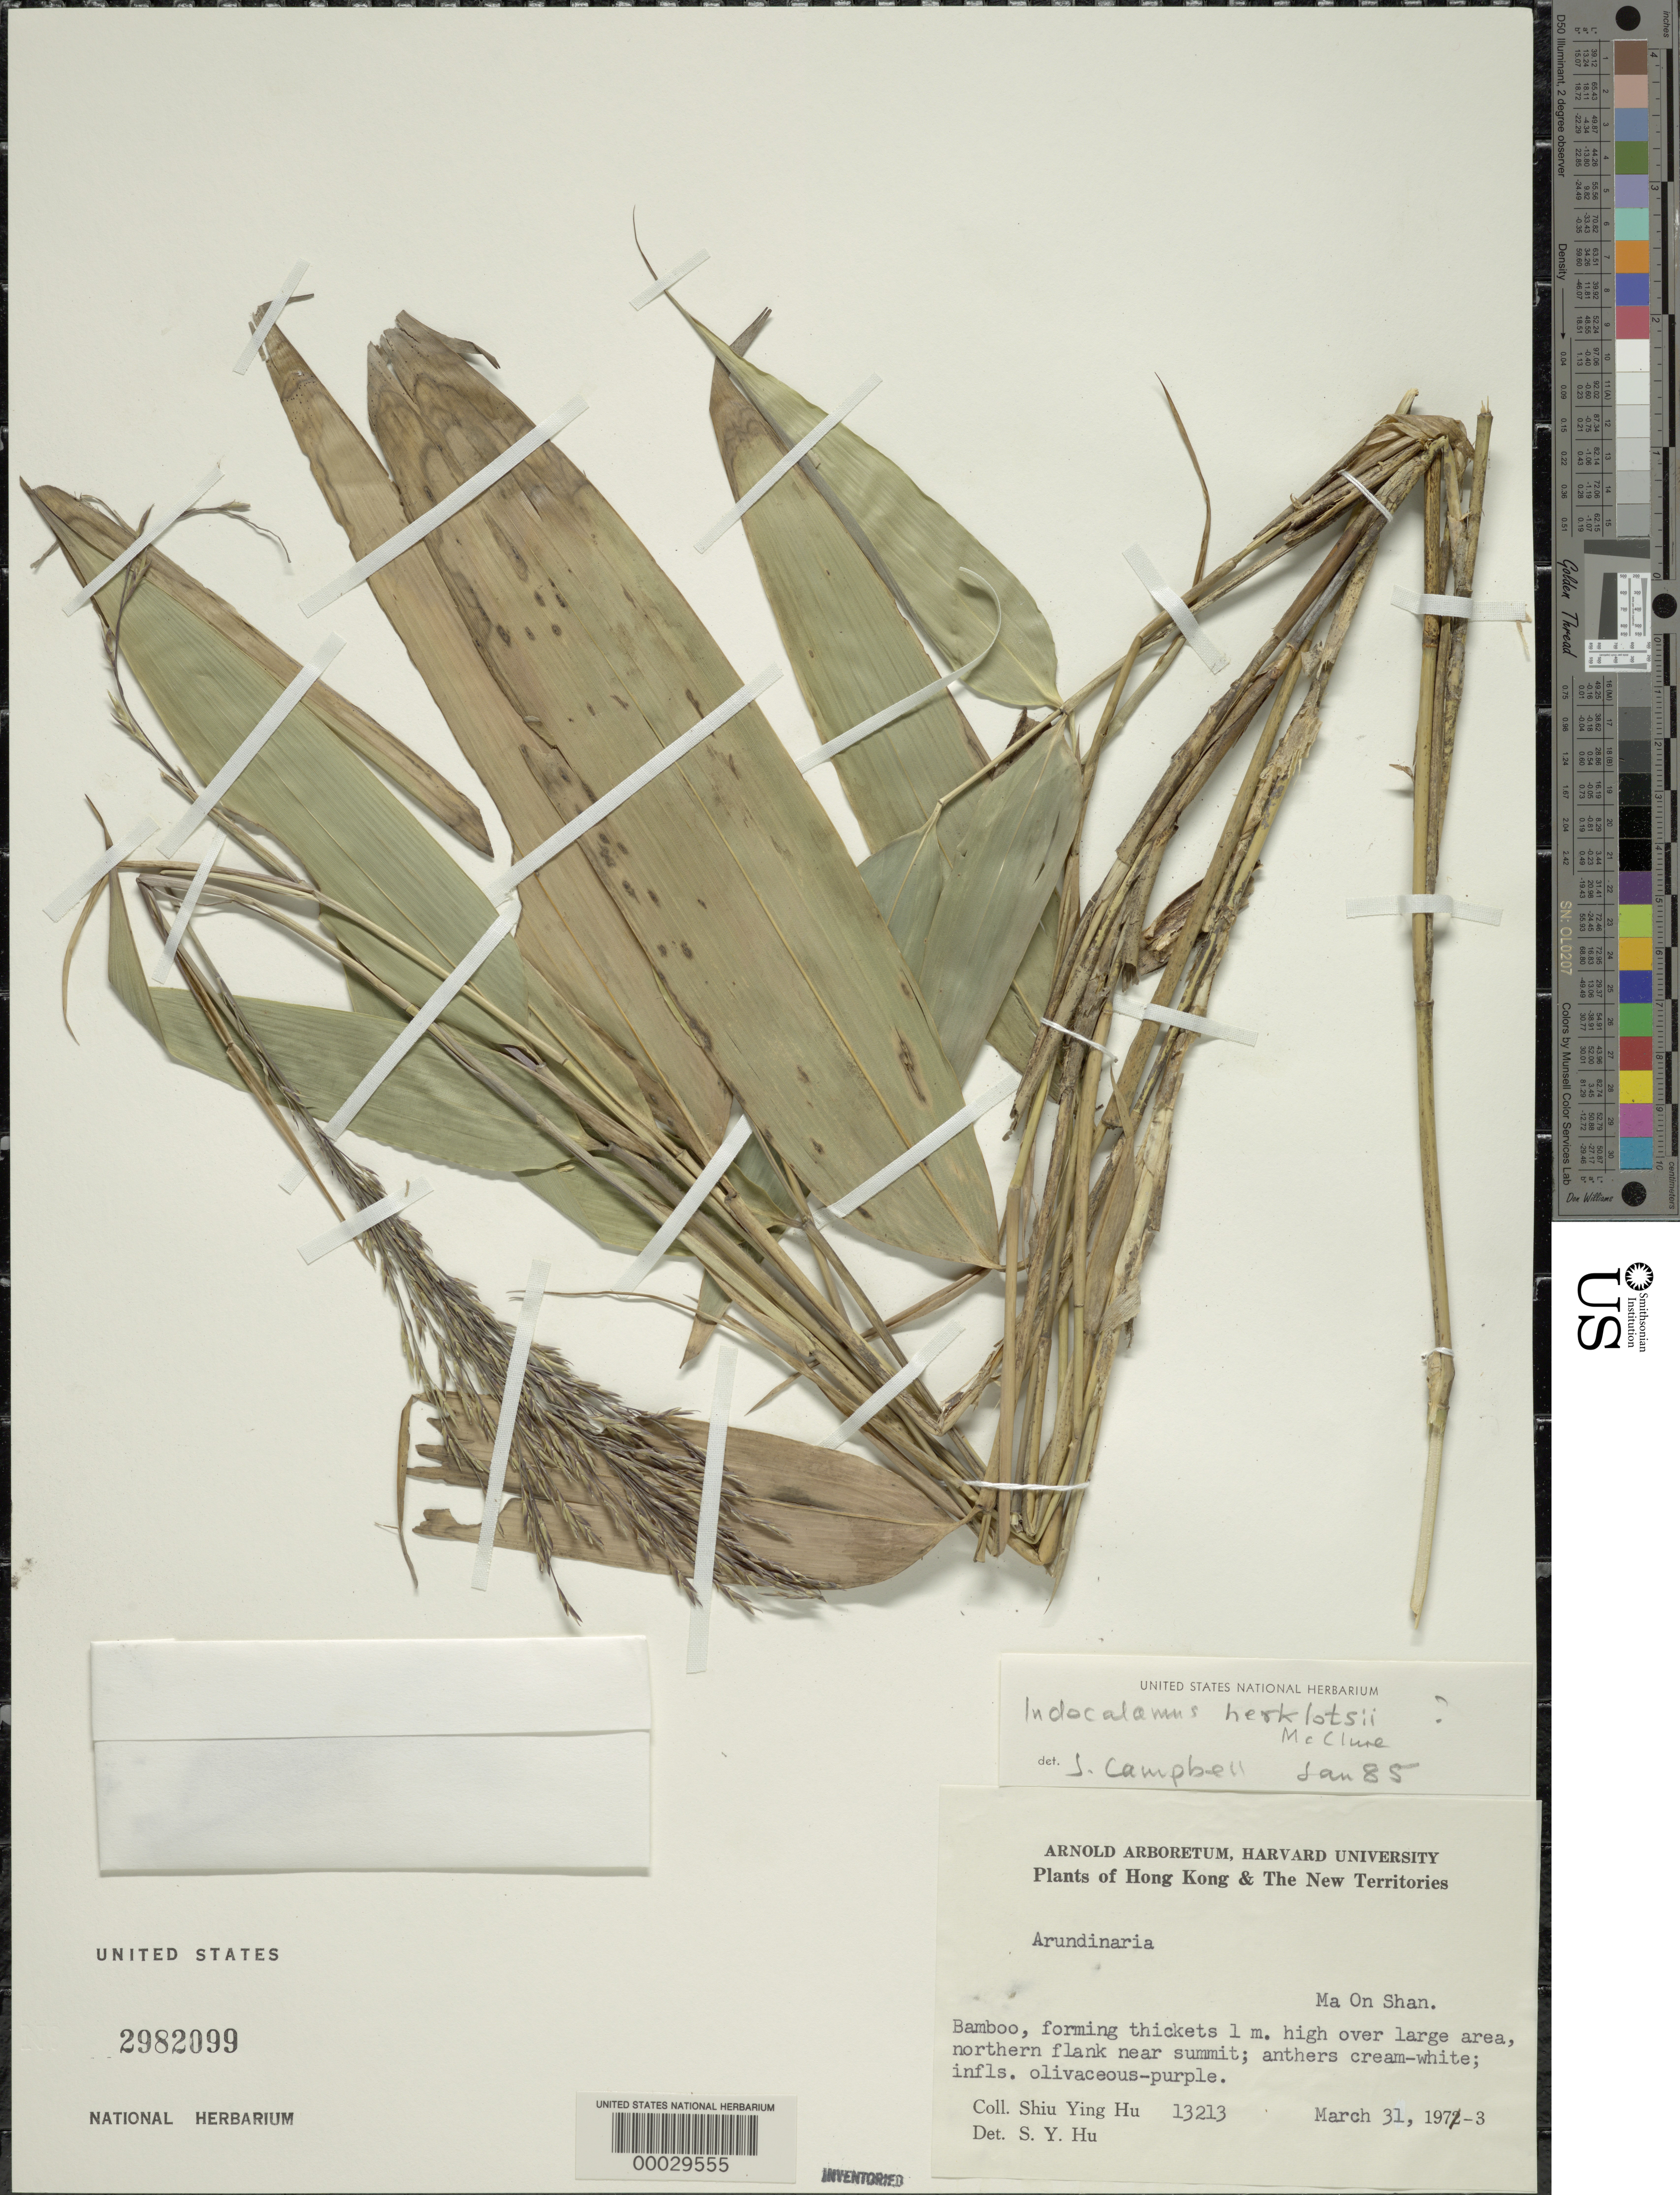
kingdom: Plantae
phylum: Tracheophyta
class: Liliopsida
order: Poales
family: Poaceae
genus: Indocalamus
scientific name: Indocalamus herklotsii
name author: McClure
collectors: Y. Shiu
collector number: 13213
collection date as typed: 31 Mar 1973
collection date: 1973-03-31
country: China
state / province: Hong Kong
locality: Ma on shan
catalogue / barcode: US 2982099